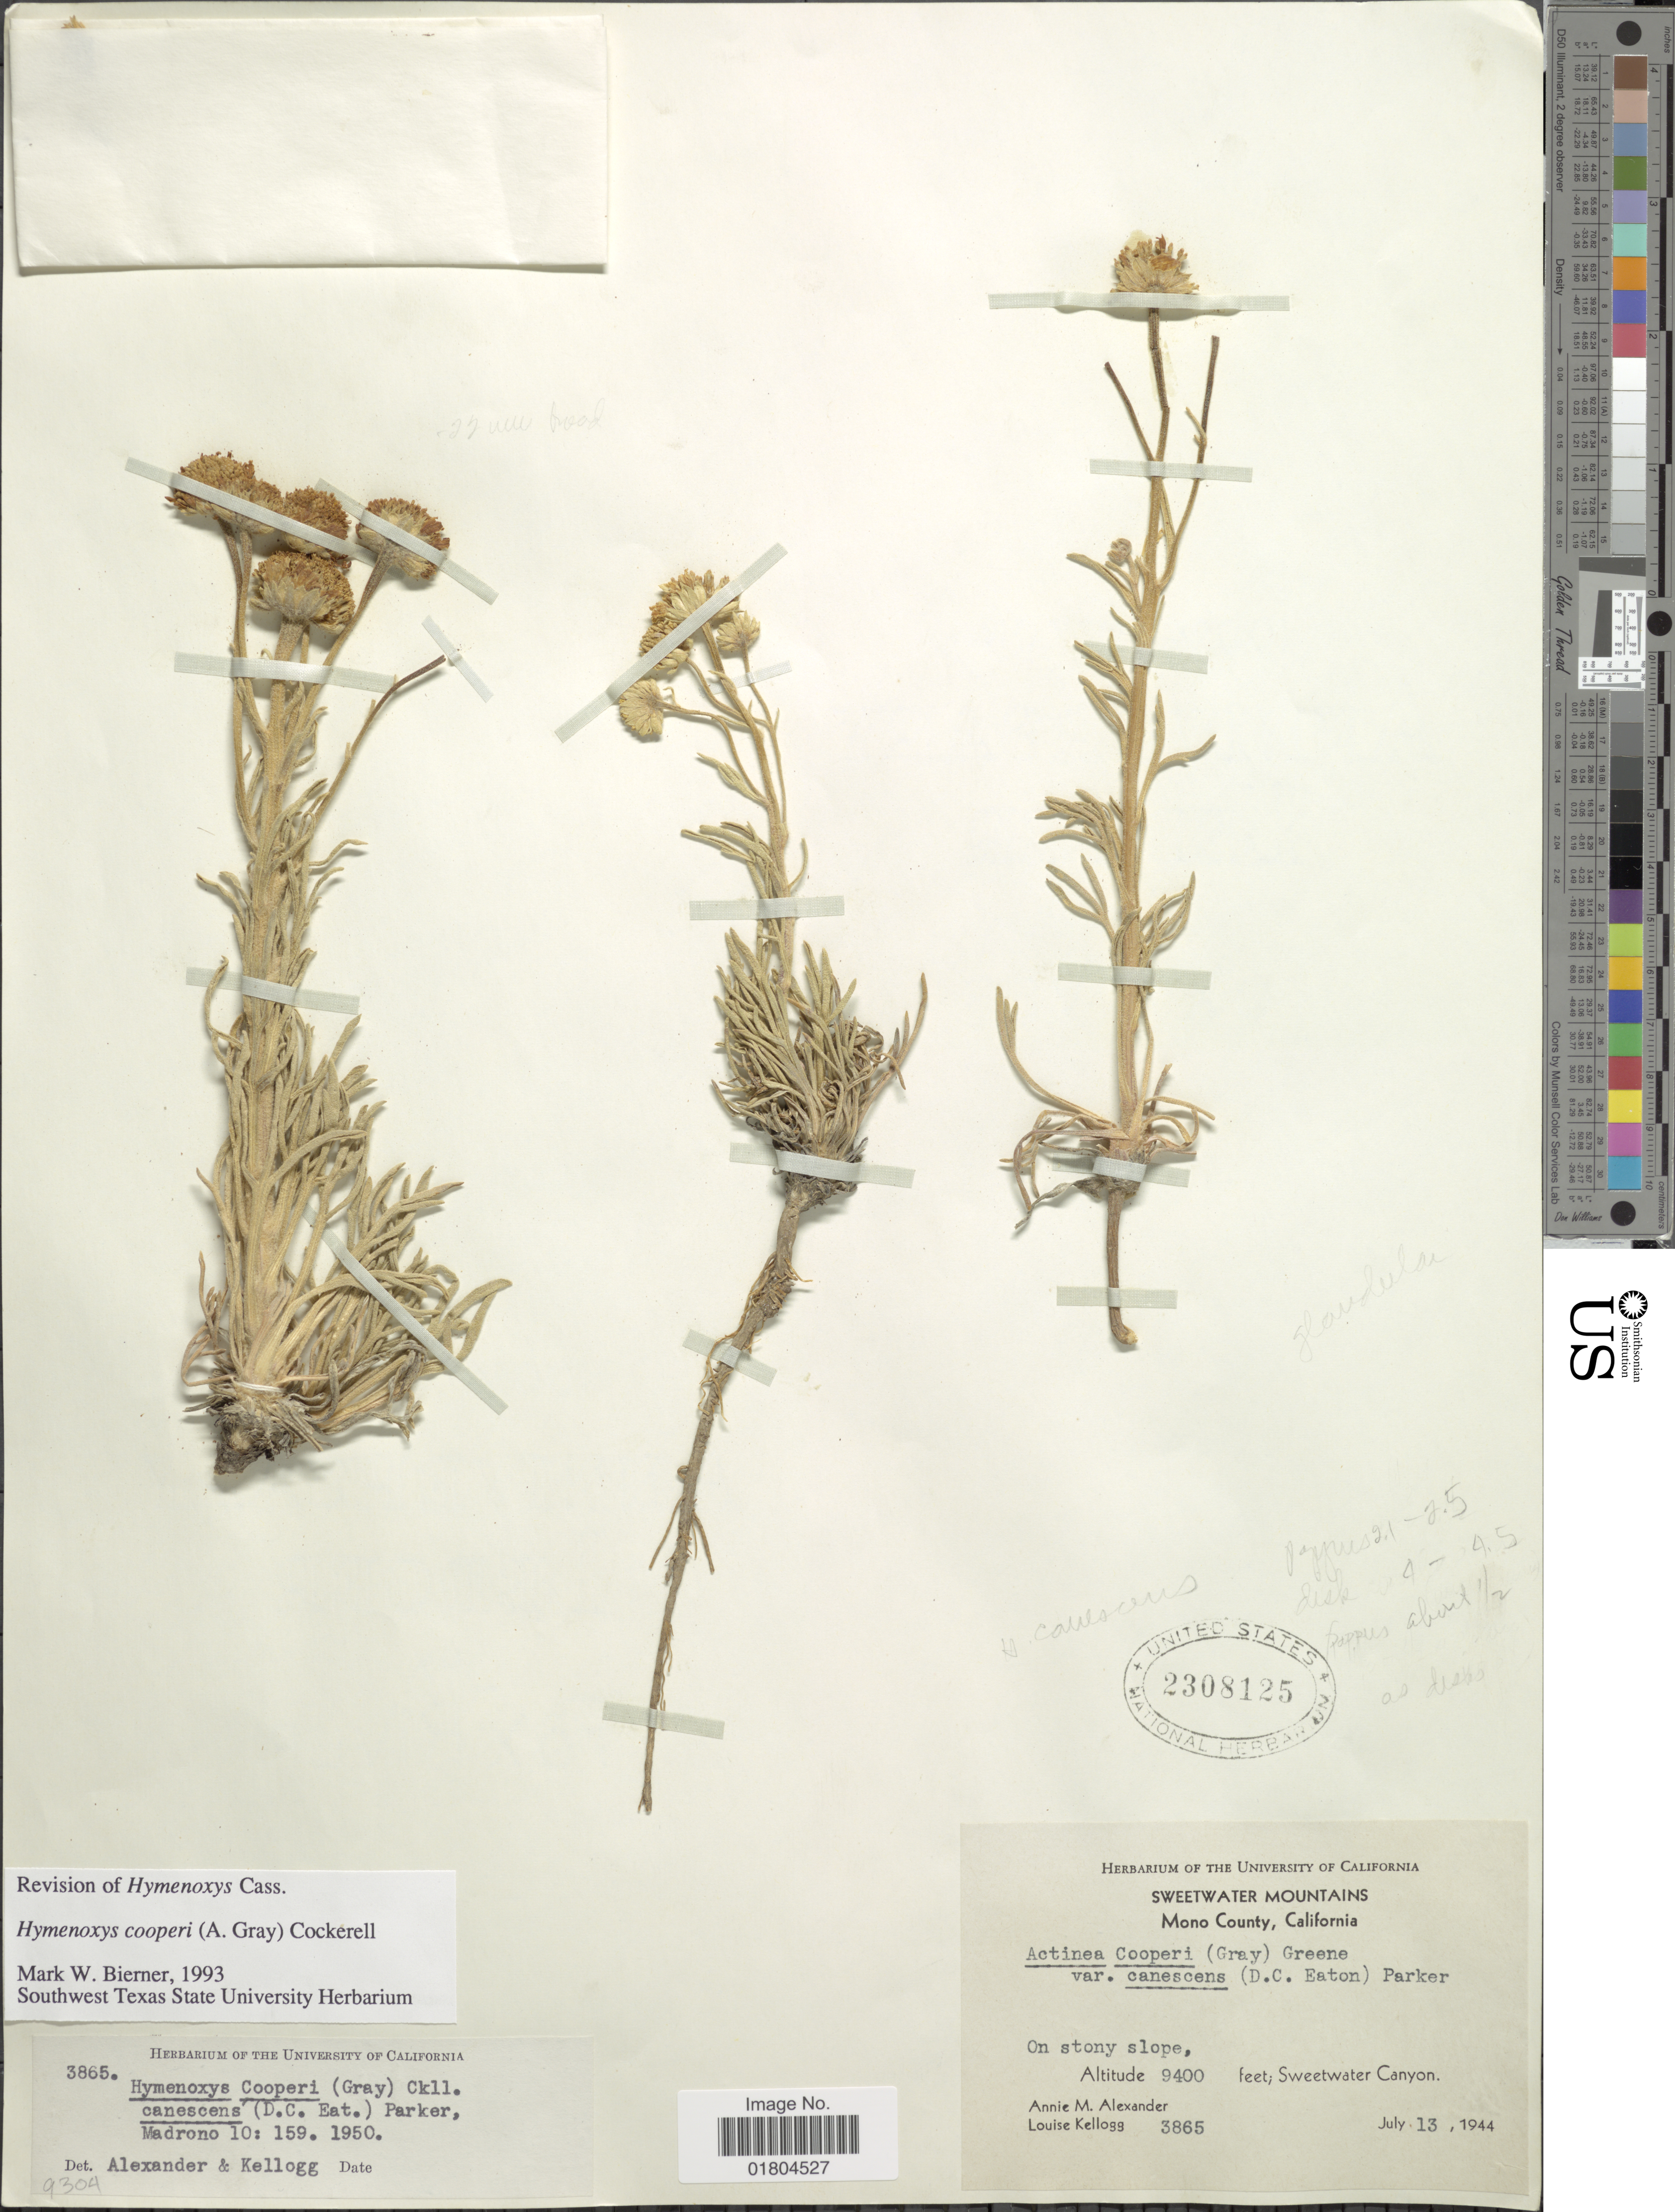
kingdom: Plantae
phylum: Tracheophyta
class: Magnoliopsida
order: Asterales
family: Asteraceae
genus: Hymenoxys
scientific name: Hymenoxys cooperi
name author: (A. Gray) Cockerell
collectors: A. M. Alexander & L. Kellogg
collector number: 3865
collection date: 1944-07-13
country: United States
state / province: California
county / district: Mono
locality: Sweetwater Mountains. Mono County. Sweetwater Canyon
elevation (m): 2865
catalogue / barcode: US 2308125